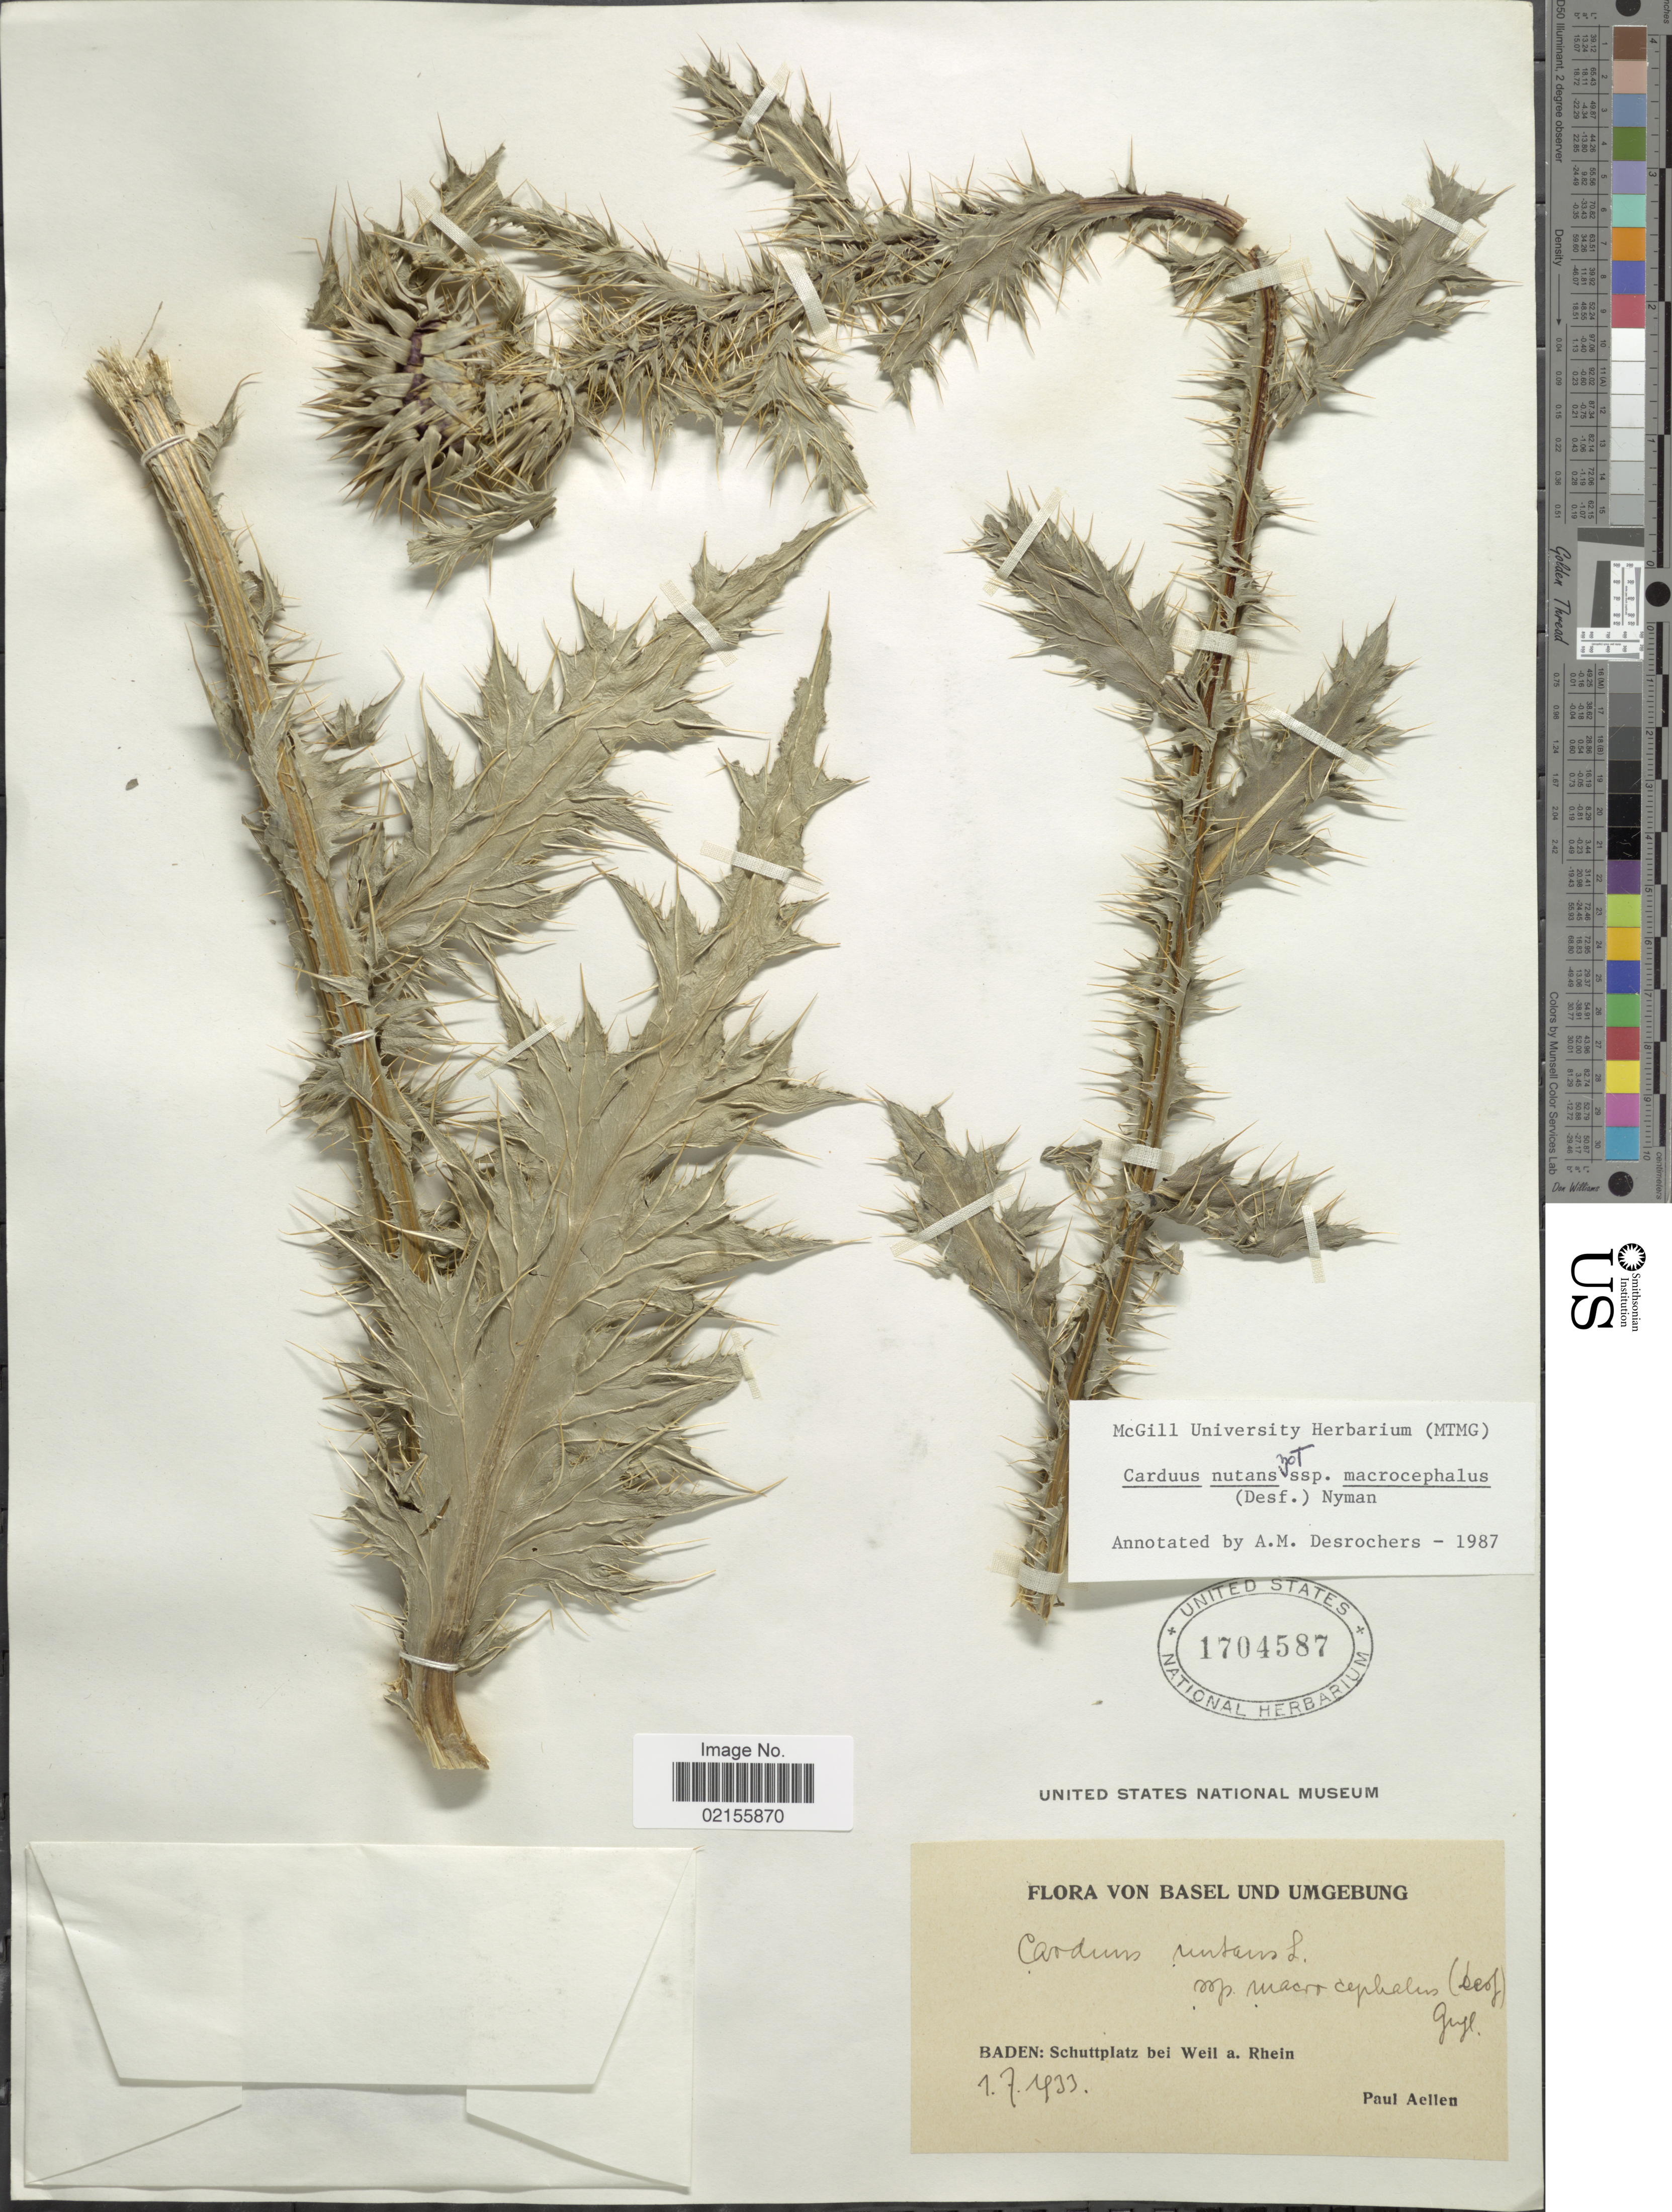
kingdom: Plantae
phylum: Tracheophyta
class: Magnoliopsida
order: Asterales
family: Asteraceae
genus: Carduus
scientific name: Carduus nutans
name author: L.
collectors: P. Aellen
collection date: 1933-07-01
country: Germany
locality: Basel Und Umgebung, Baden: Schuttplatz beu Weil a. Rhein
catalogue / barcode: US 1704587